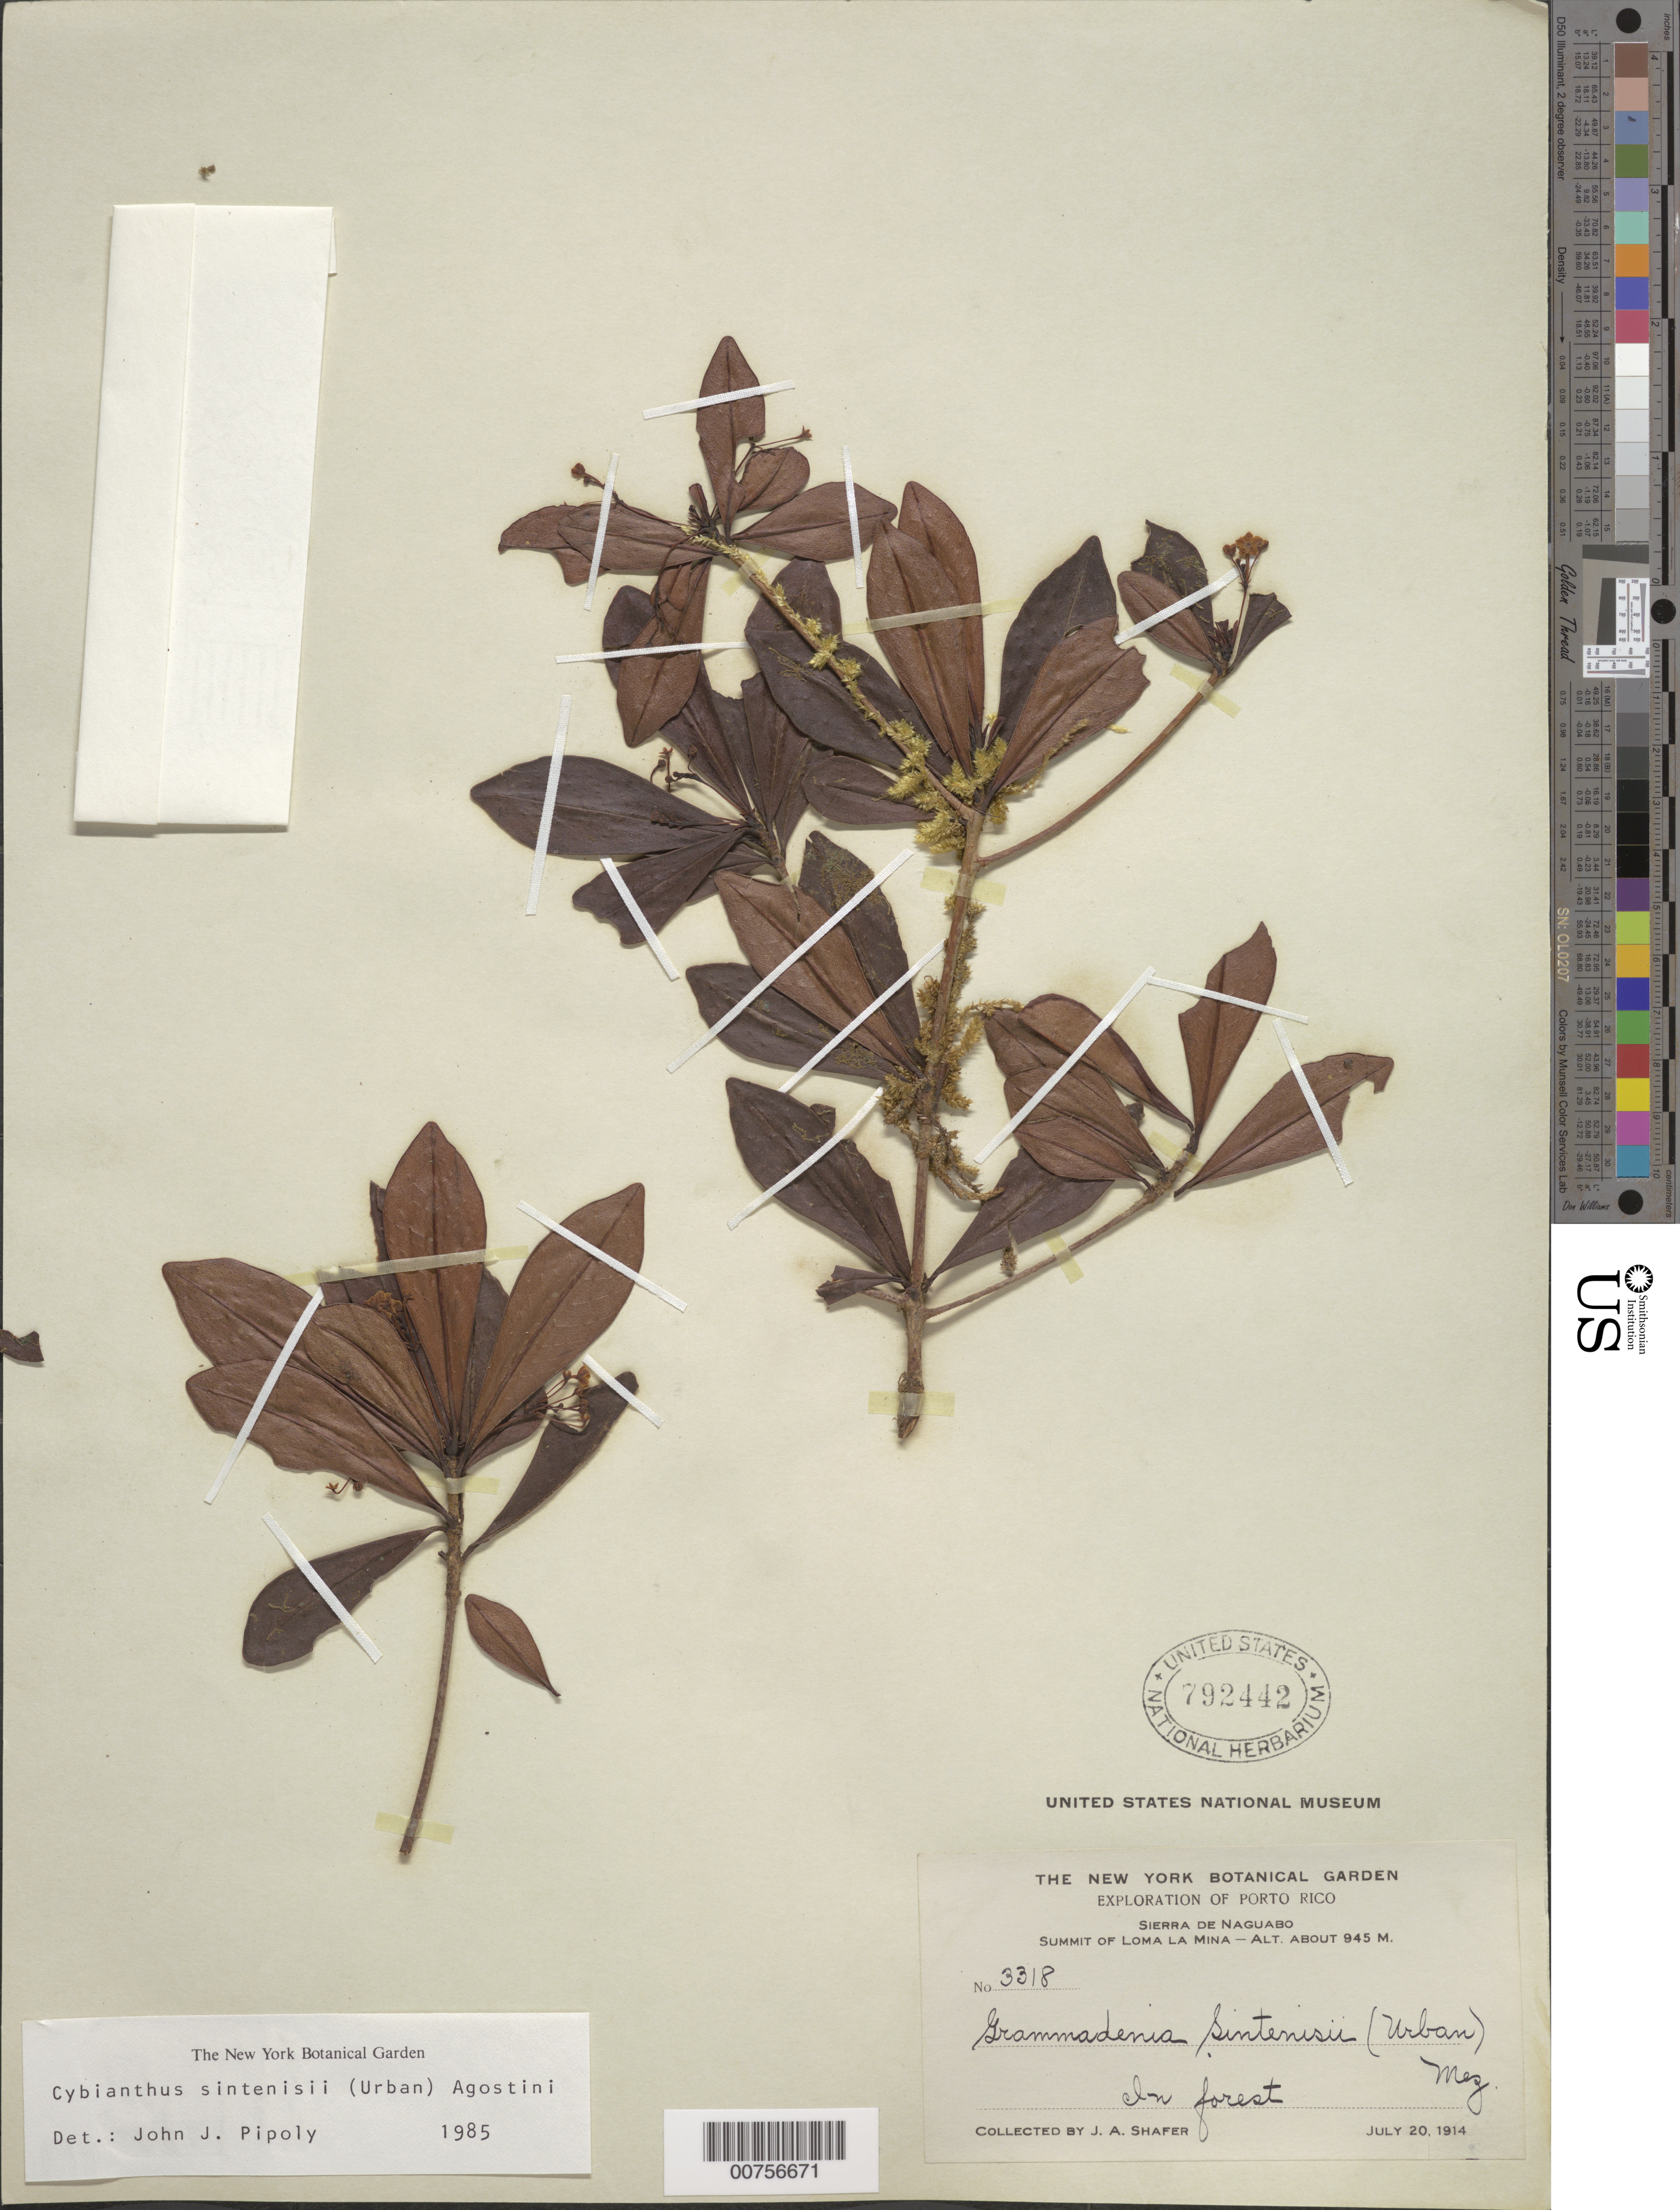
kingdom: Plantae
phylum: Tracheophyta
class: Magnoliopsida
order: Ericales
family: Primulaceae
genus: Cybianthus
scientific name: Cybianthus sintenisii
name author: (Urb.) G. Agostini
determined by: Pipoly, J. J., III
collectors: J. A. Shafer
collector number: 3318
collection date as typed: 20 Jul 1914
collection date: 1914-07-20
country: Puerto Rico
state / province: Naguabo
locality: Sierra de Naguabo. Summit of Loma La Mina.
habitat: In forest.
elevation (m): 945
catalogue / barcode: US 792442